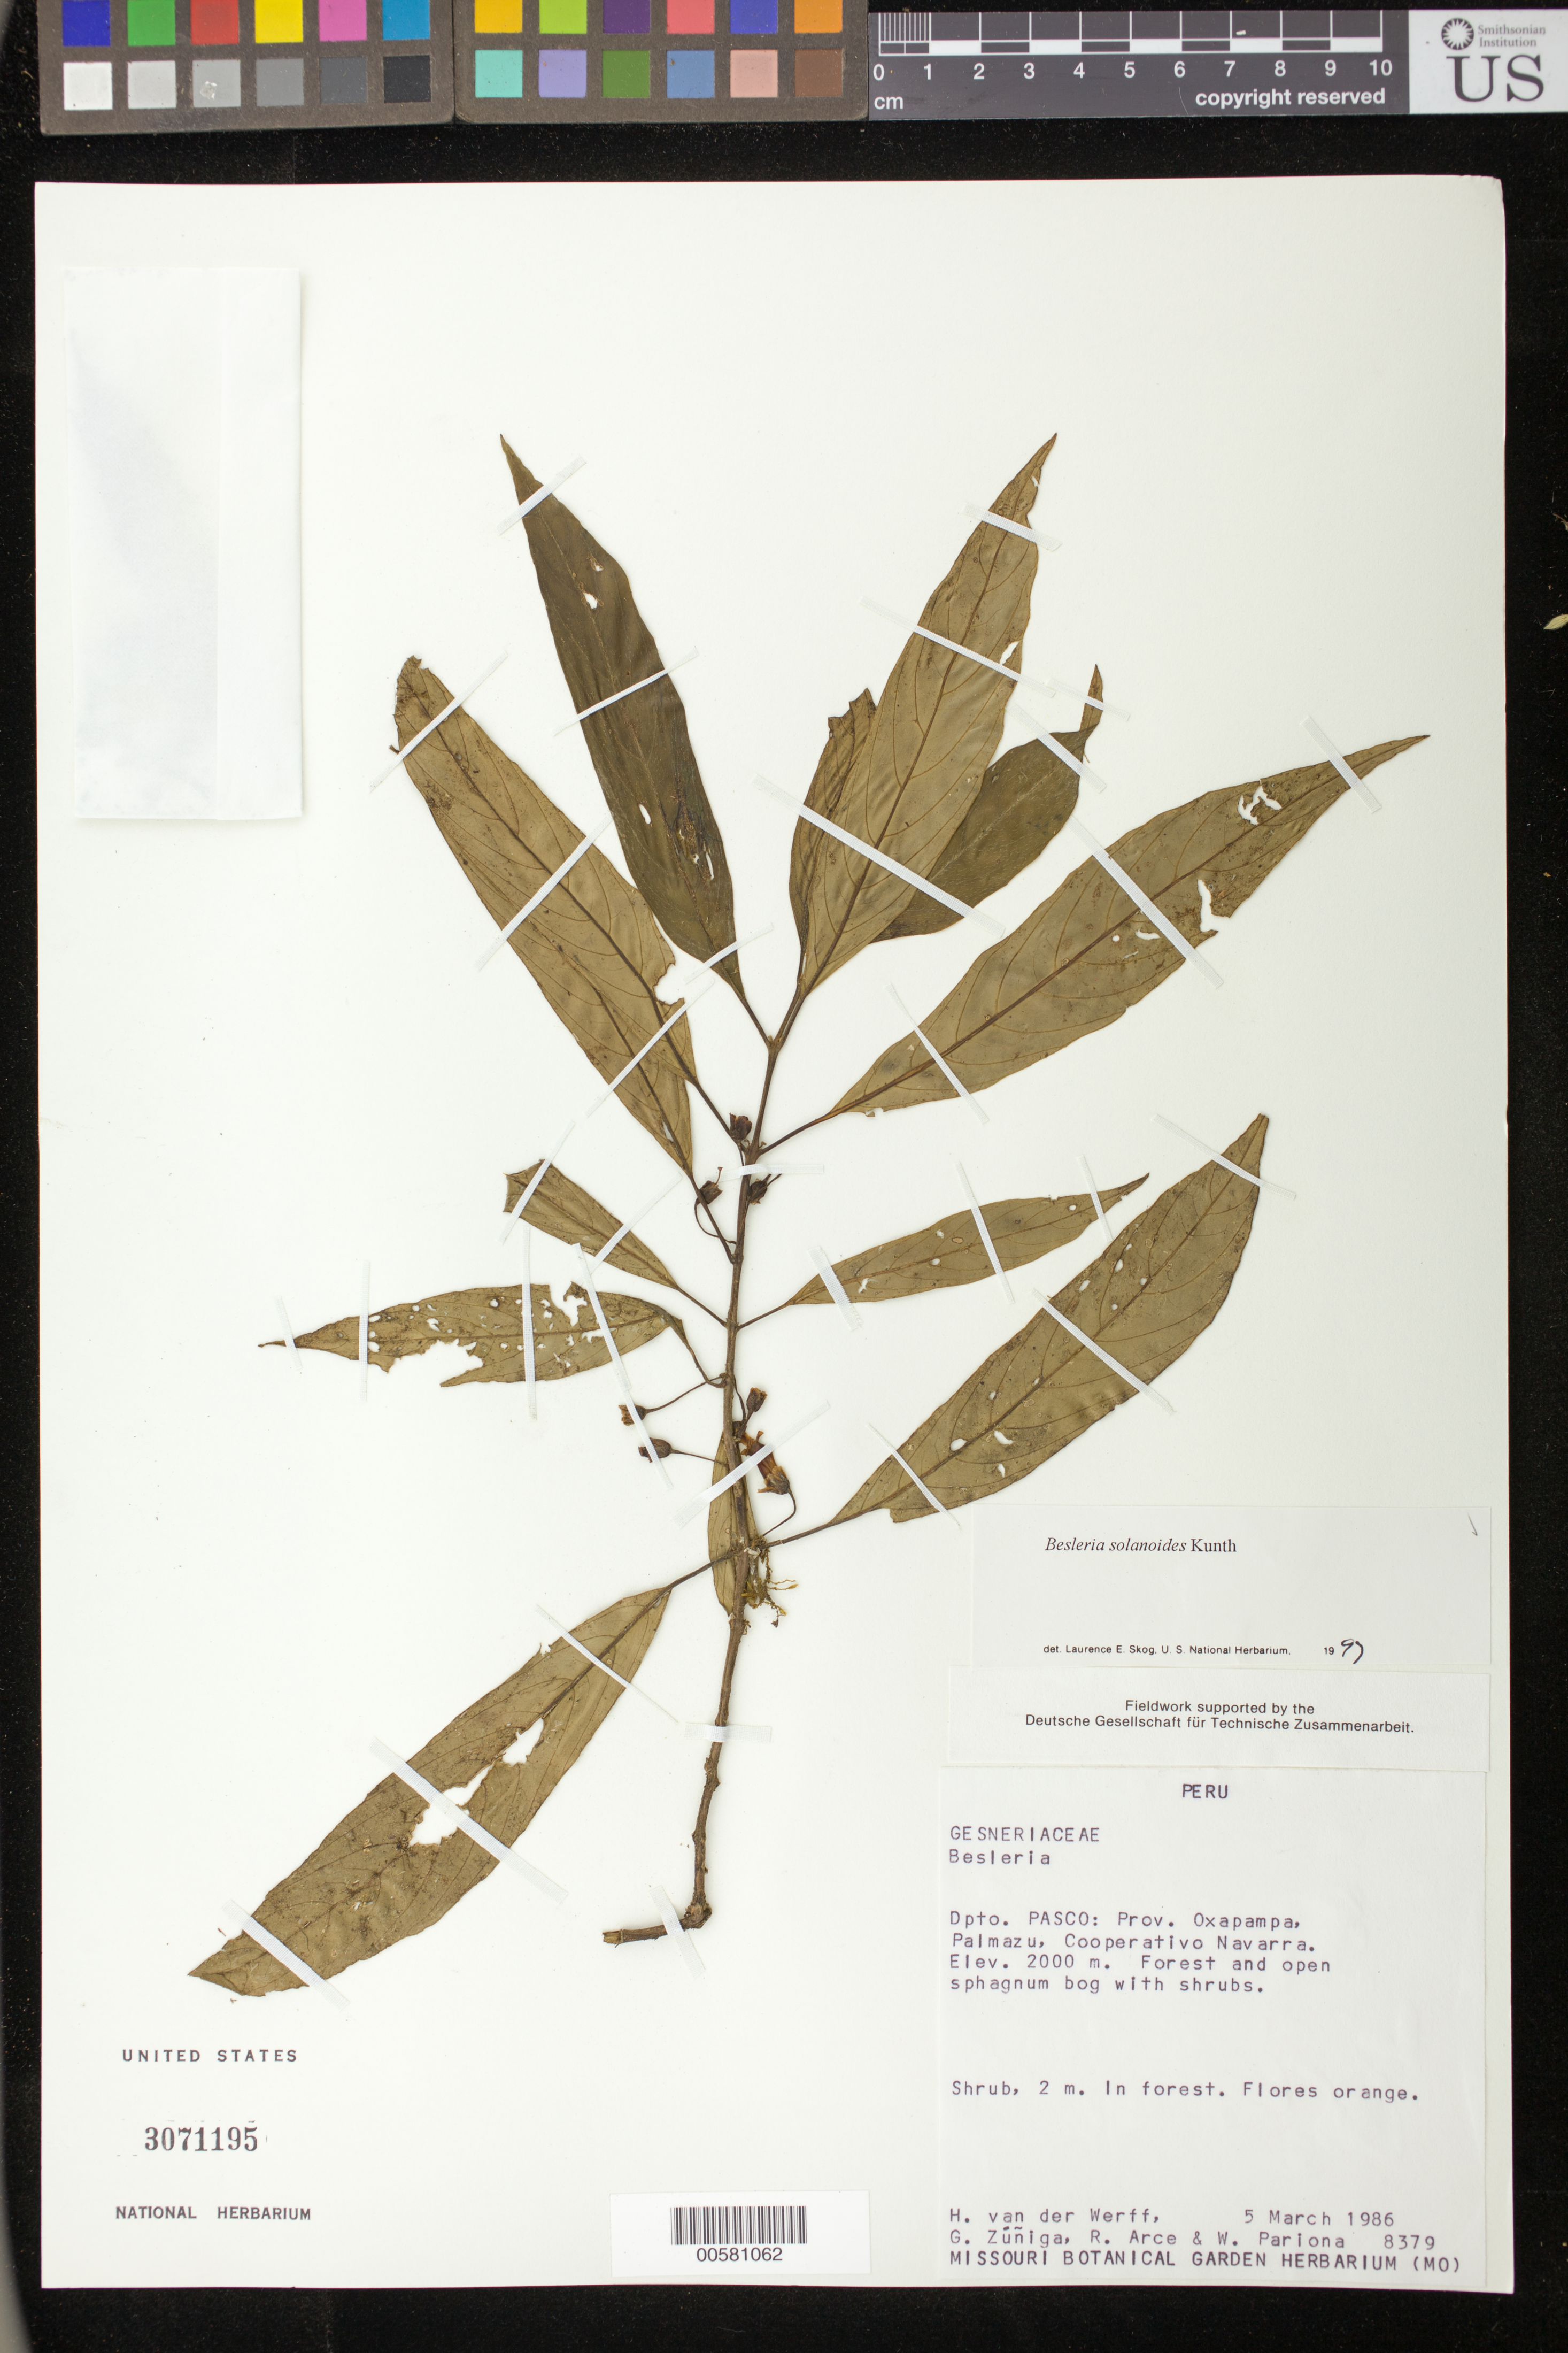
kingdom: Plantae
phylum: Tracheophyta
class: Magnoliopsida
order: Lamiales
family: Gesneriaceae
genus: Besleria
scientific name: Besleria solanoides var. solanoides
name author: Kunth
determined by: Skog, Laurence E.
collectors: H. van der Werff, G. Zuniga, R. Arce & W. Pariona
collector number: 8379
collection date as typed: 05 Mar 1986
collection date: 1986-03-05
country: Peru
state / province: Pasco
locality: Prov. Oxapampa; Palmazu, Cooperativo Navarra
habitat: Forest and open sphagnum bog with shrubs; in forest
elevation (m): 2000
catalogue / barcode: US 3071195